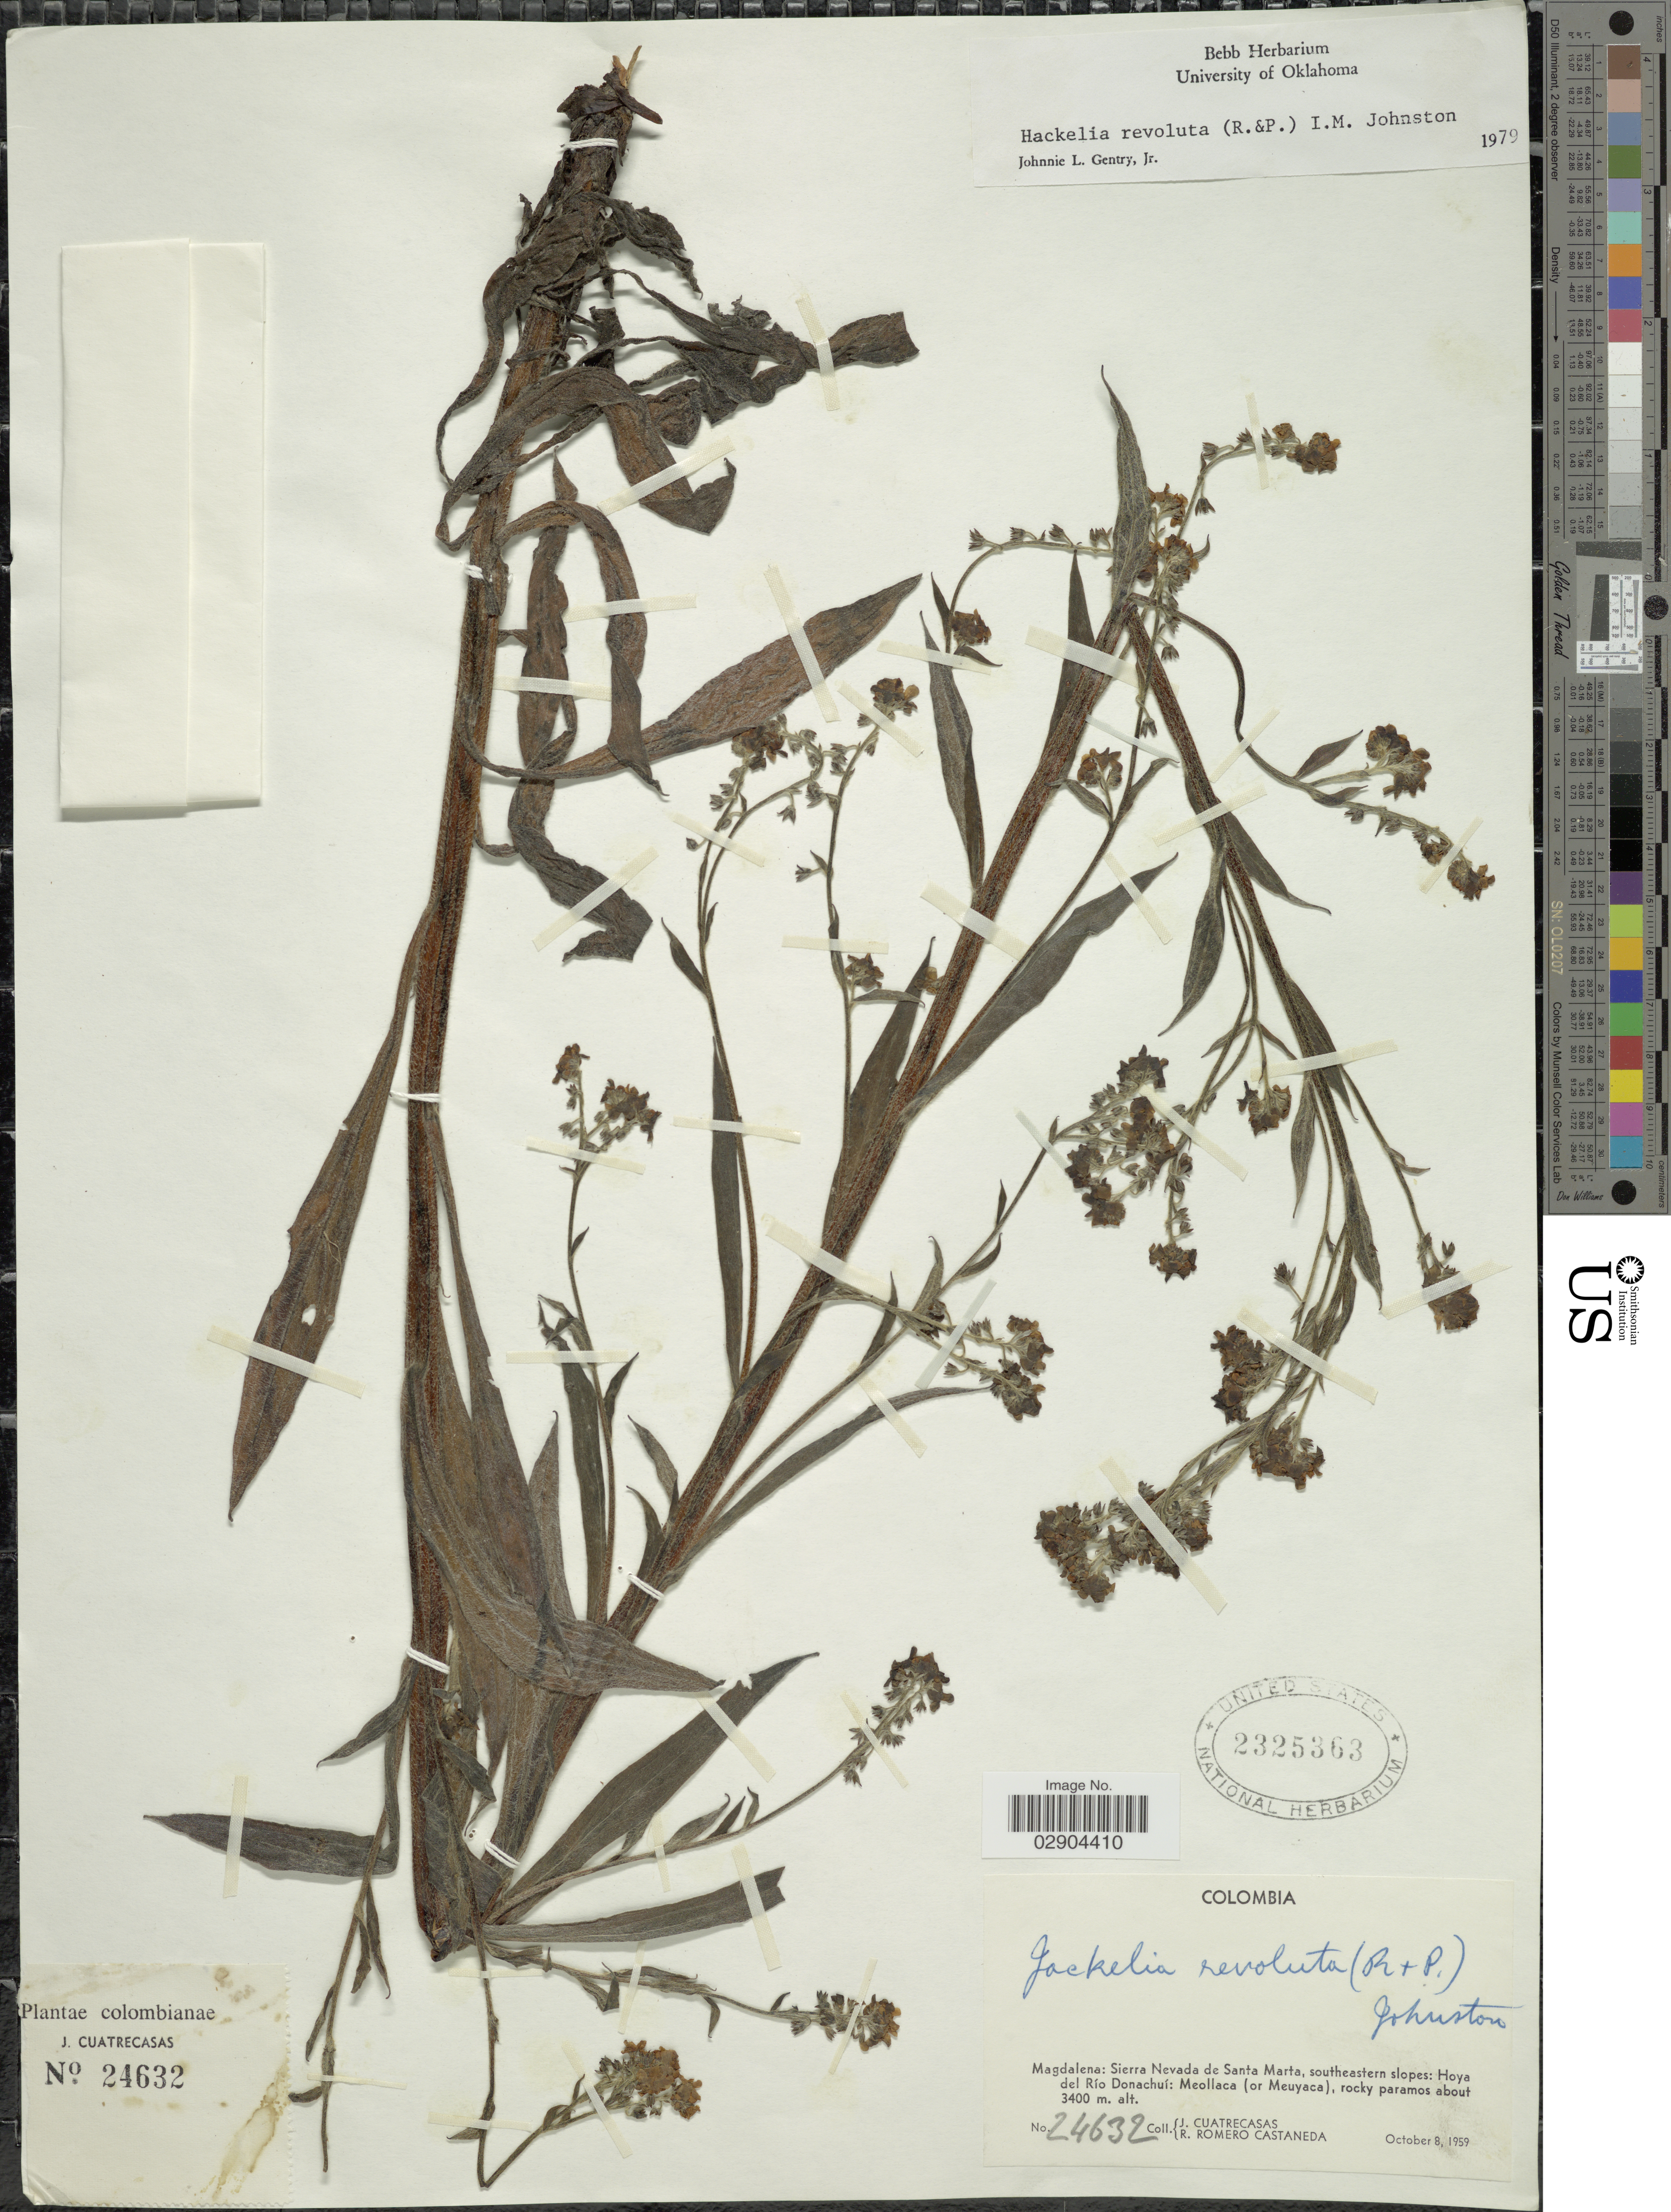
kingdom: Plantae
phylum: Tracheophyta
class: Magnoliopsida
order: Boraginales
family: Boraginaceae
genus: Hackelia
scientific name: Hackelia revoluta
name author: (Ruiz & Pav.) I.M. Johnst.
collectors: J. Cuatrecasas & R. Romero Castañeda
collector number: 24632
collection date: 1959-10-08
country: Colombia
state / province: Magdalena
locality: Sierra Nevada de Santa Marta, southeastern slopes: Hoya del Río Donachuí: Meollaca (or Meuyaca).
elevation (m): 3400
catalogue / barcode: US 2325363